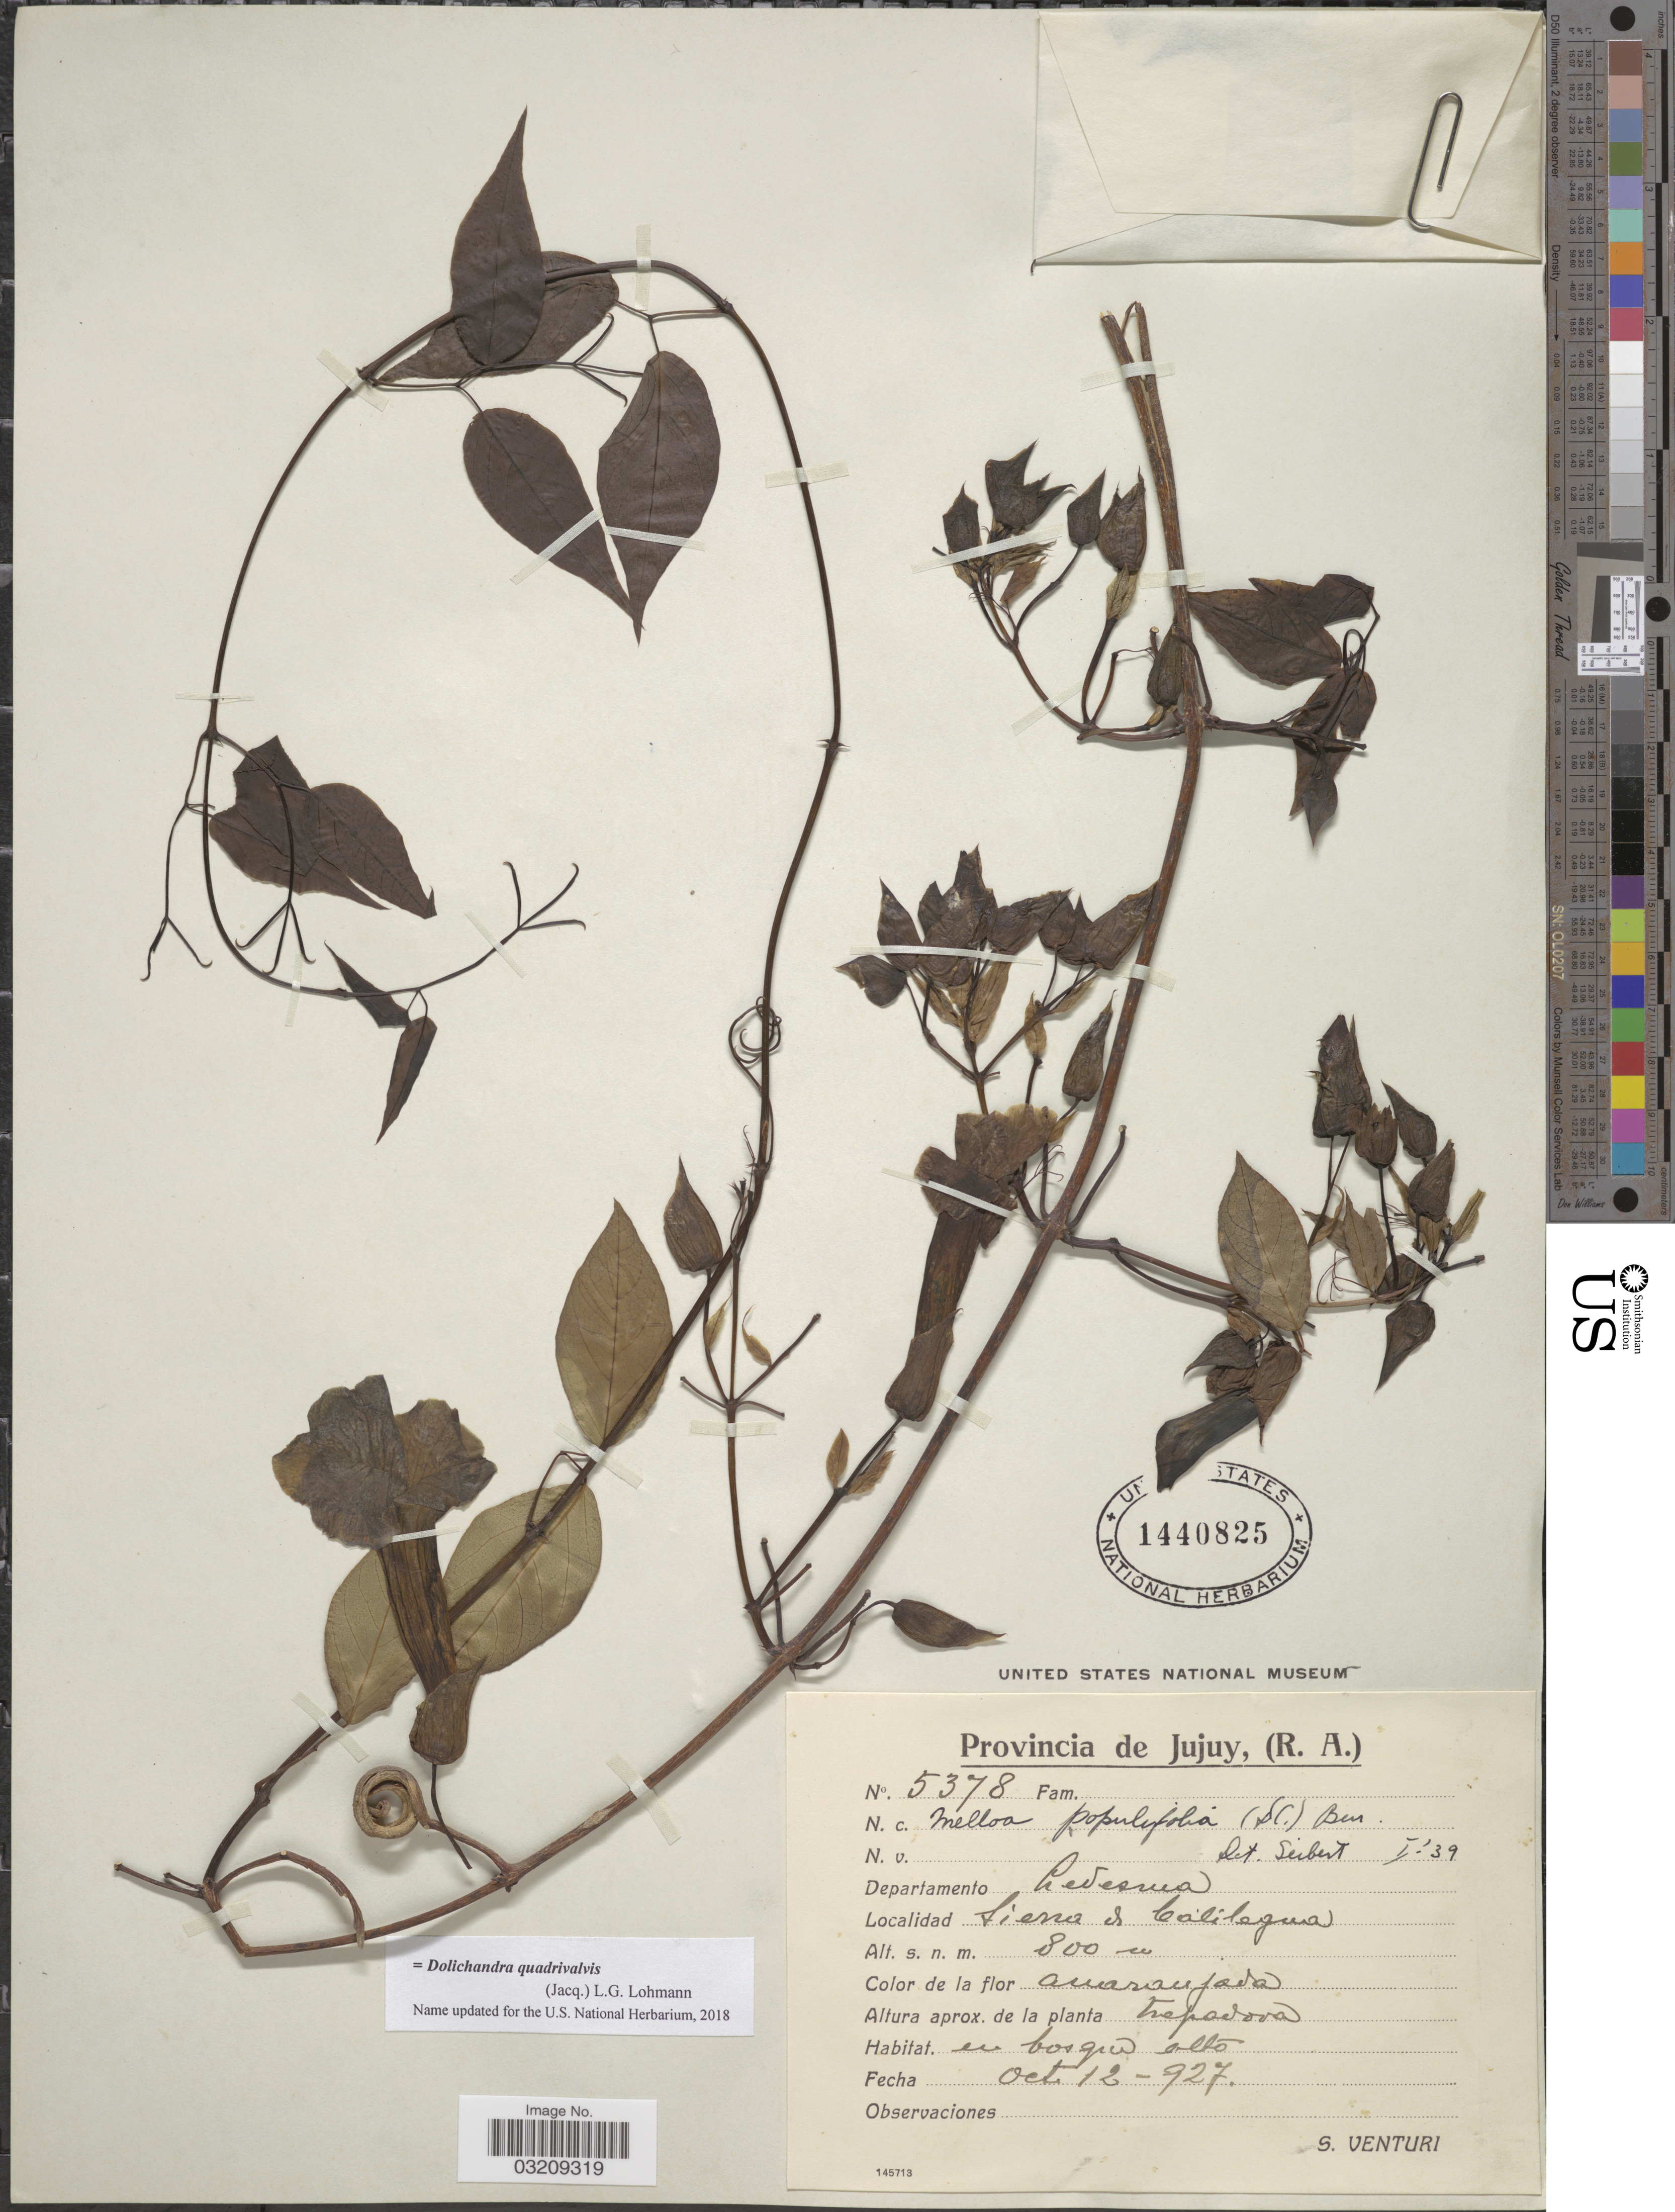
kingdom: Plantae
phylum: Tracheophyta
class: Magnoliopsida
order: Lamiales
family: Bignoniaceae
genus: Dolichandra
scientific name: Dolichandra quadrivalvis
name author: (Jacq.) L.G. Lohmann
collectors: S. Venturi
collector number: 5378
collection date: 1927-10-12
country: Argentina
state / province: Jujuy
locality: Departamento Ledesma. Sierra de Calilegua.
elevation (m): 800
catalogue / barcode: US 1440825